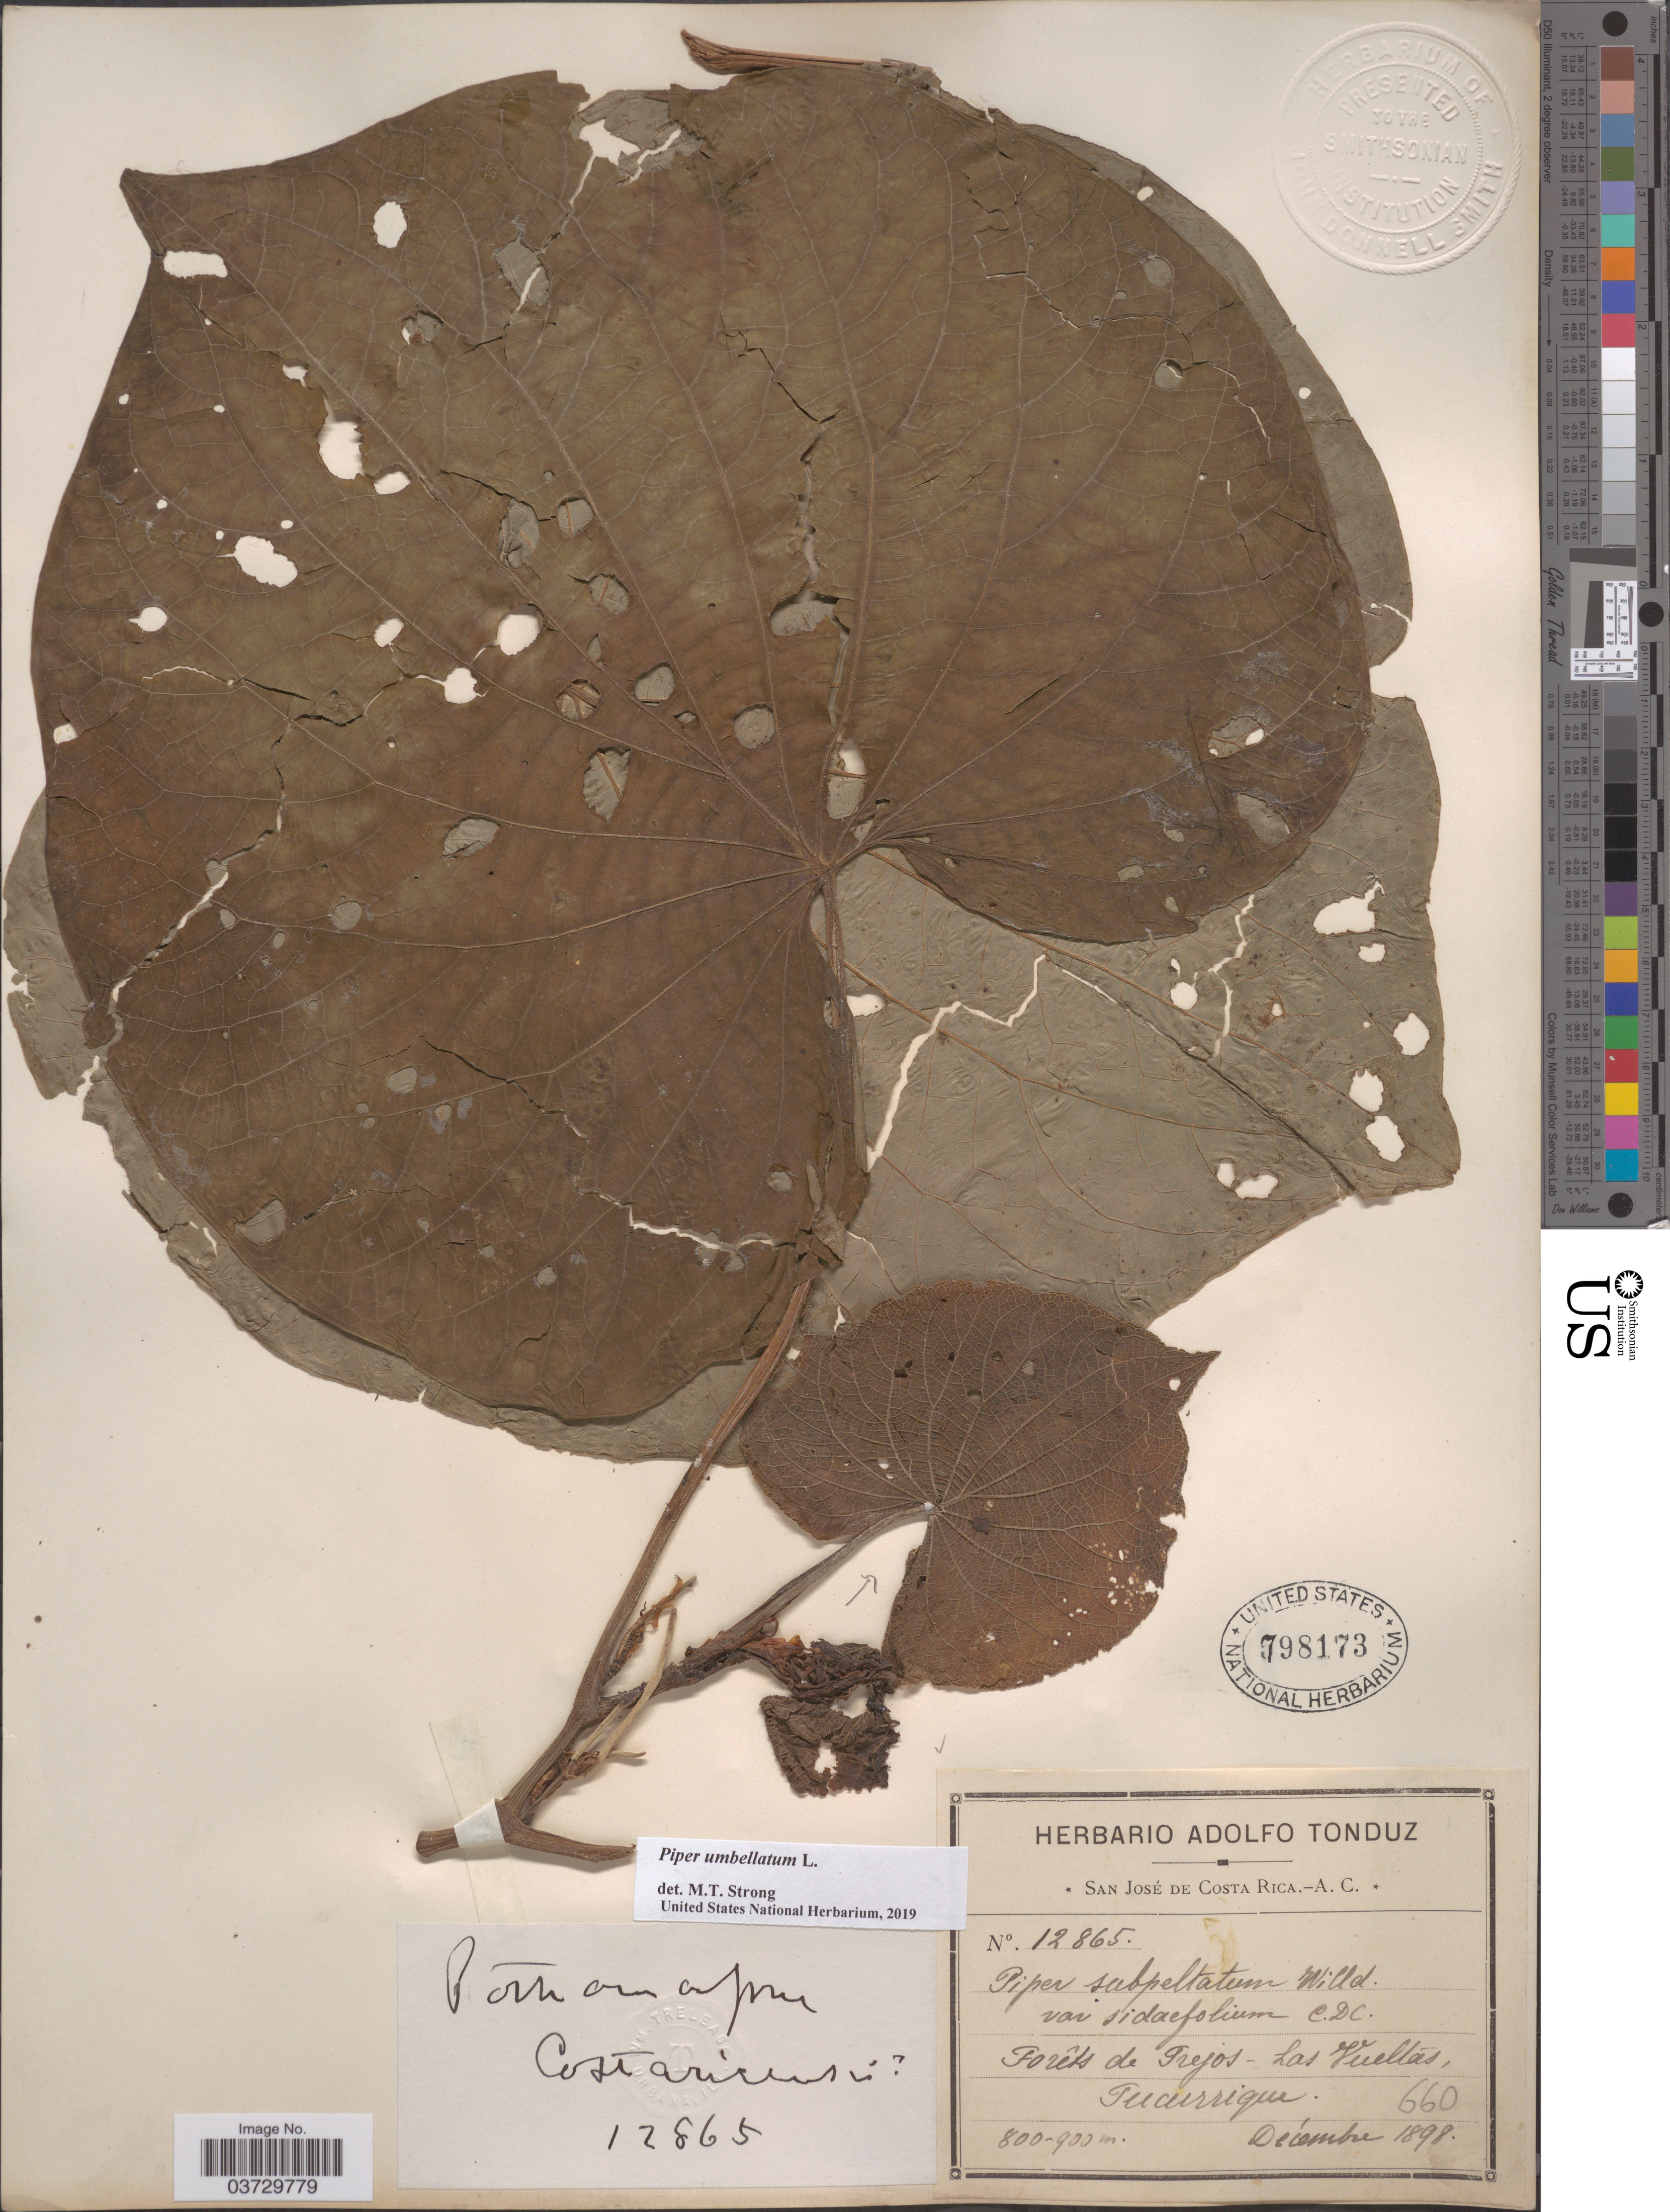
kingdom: Plantae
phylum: Tracheophyta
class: Magnoliopsida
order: Piperales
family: Piperaceae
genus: Piper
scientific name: Piper umbellatum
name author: L.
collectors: ex Herb. Adolfo Tonduz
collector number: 12865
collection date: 1898-12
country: Costa Rica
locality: Forêts de Trejos- Las Vueltas, Tucurrique.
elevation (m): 800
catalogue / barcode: US 798173